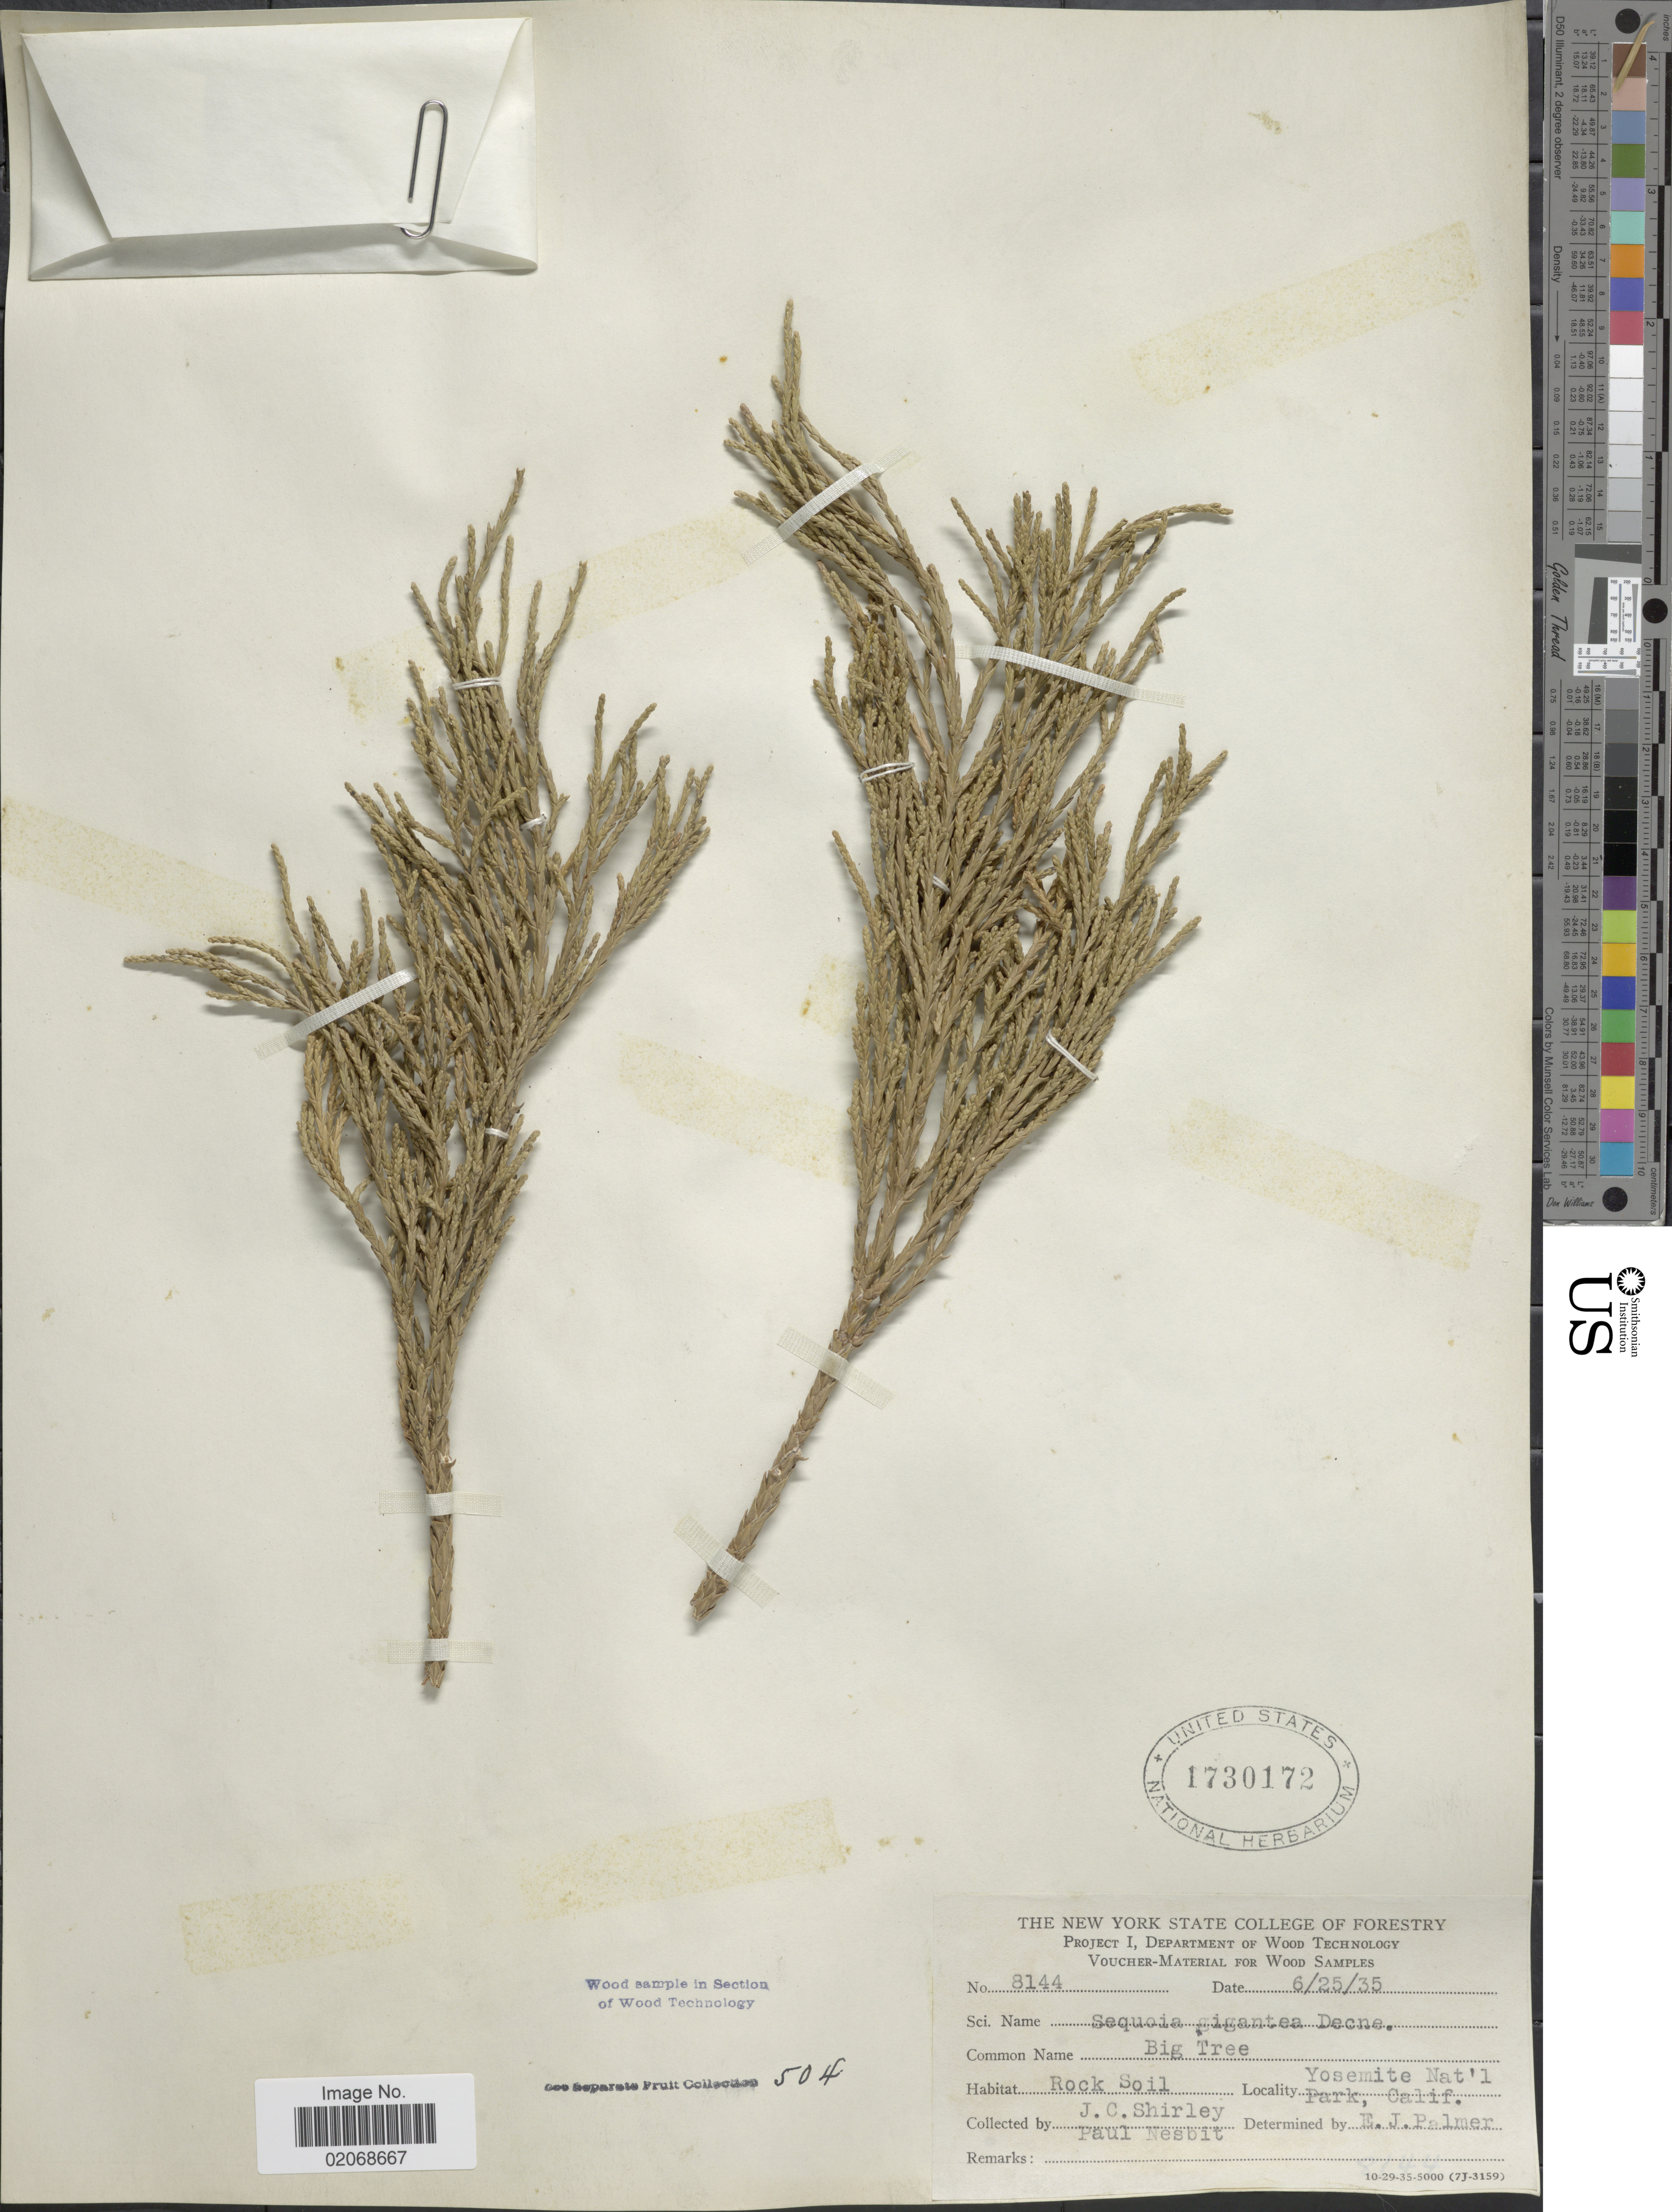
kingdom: Plantae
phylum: Tracheophyta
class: Pinopsida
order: Pinales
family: Cupressaceae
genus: Sequoia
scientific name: Sequoia gigantea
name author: (Lindl.) Decne.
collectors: J. Shirley & P. Nesbit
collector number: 8144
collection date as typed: Transcribed d/m/y: 25/6/35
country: United States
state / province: California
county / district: Mariposa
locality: Yosemite Nat'l Park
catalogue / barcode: US 1730172